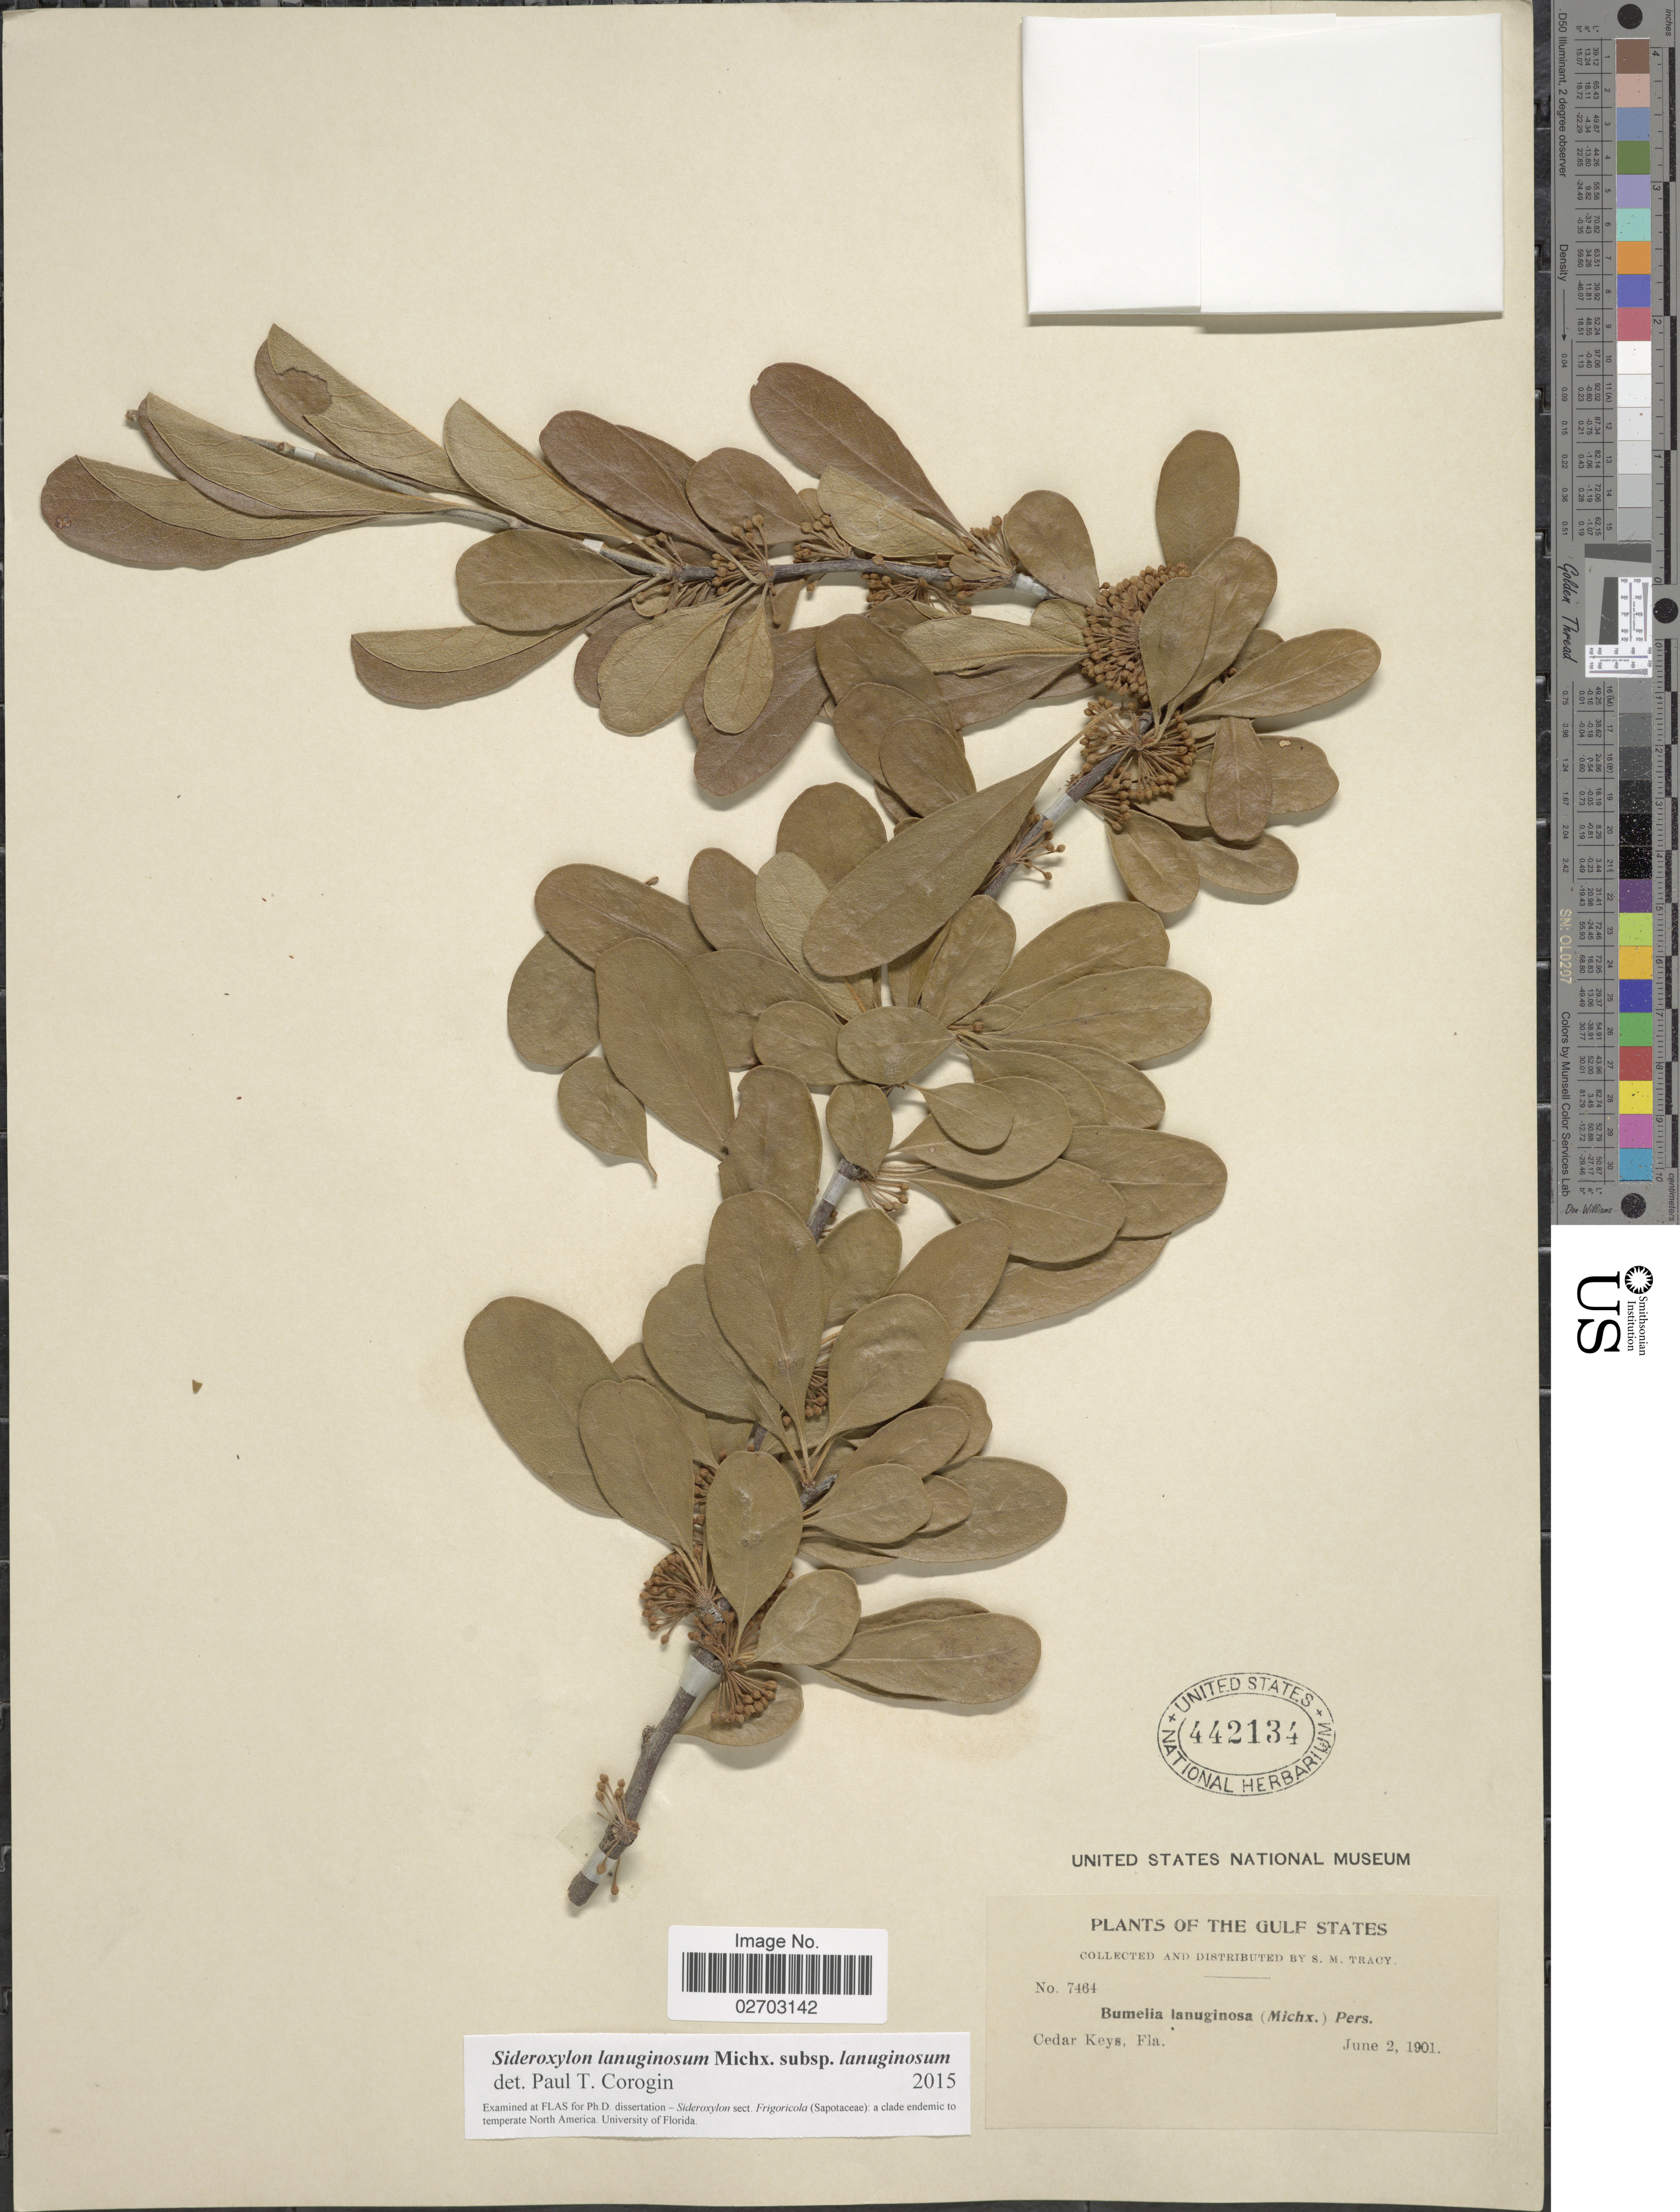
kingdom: Plantae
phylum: Tracheophyta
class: Magnoliopsida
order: Ericales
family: Sapotaceae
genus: Sideroxylon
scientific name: Sideroxylon lanuginosum subsp. lanuginosum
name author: Michx.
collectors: S. M. Tracy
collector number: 7464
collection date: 1901-06-02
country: United States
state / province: Florida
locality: Gulf States, Cedar Keys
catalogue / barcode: US 442134